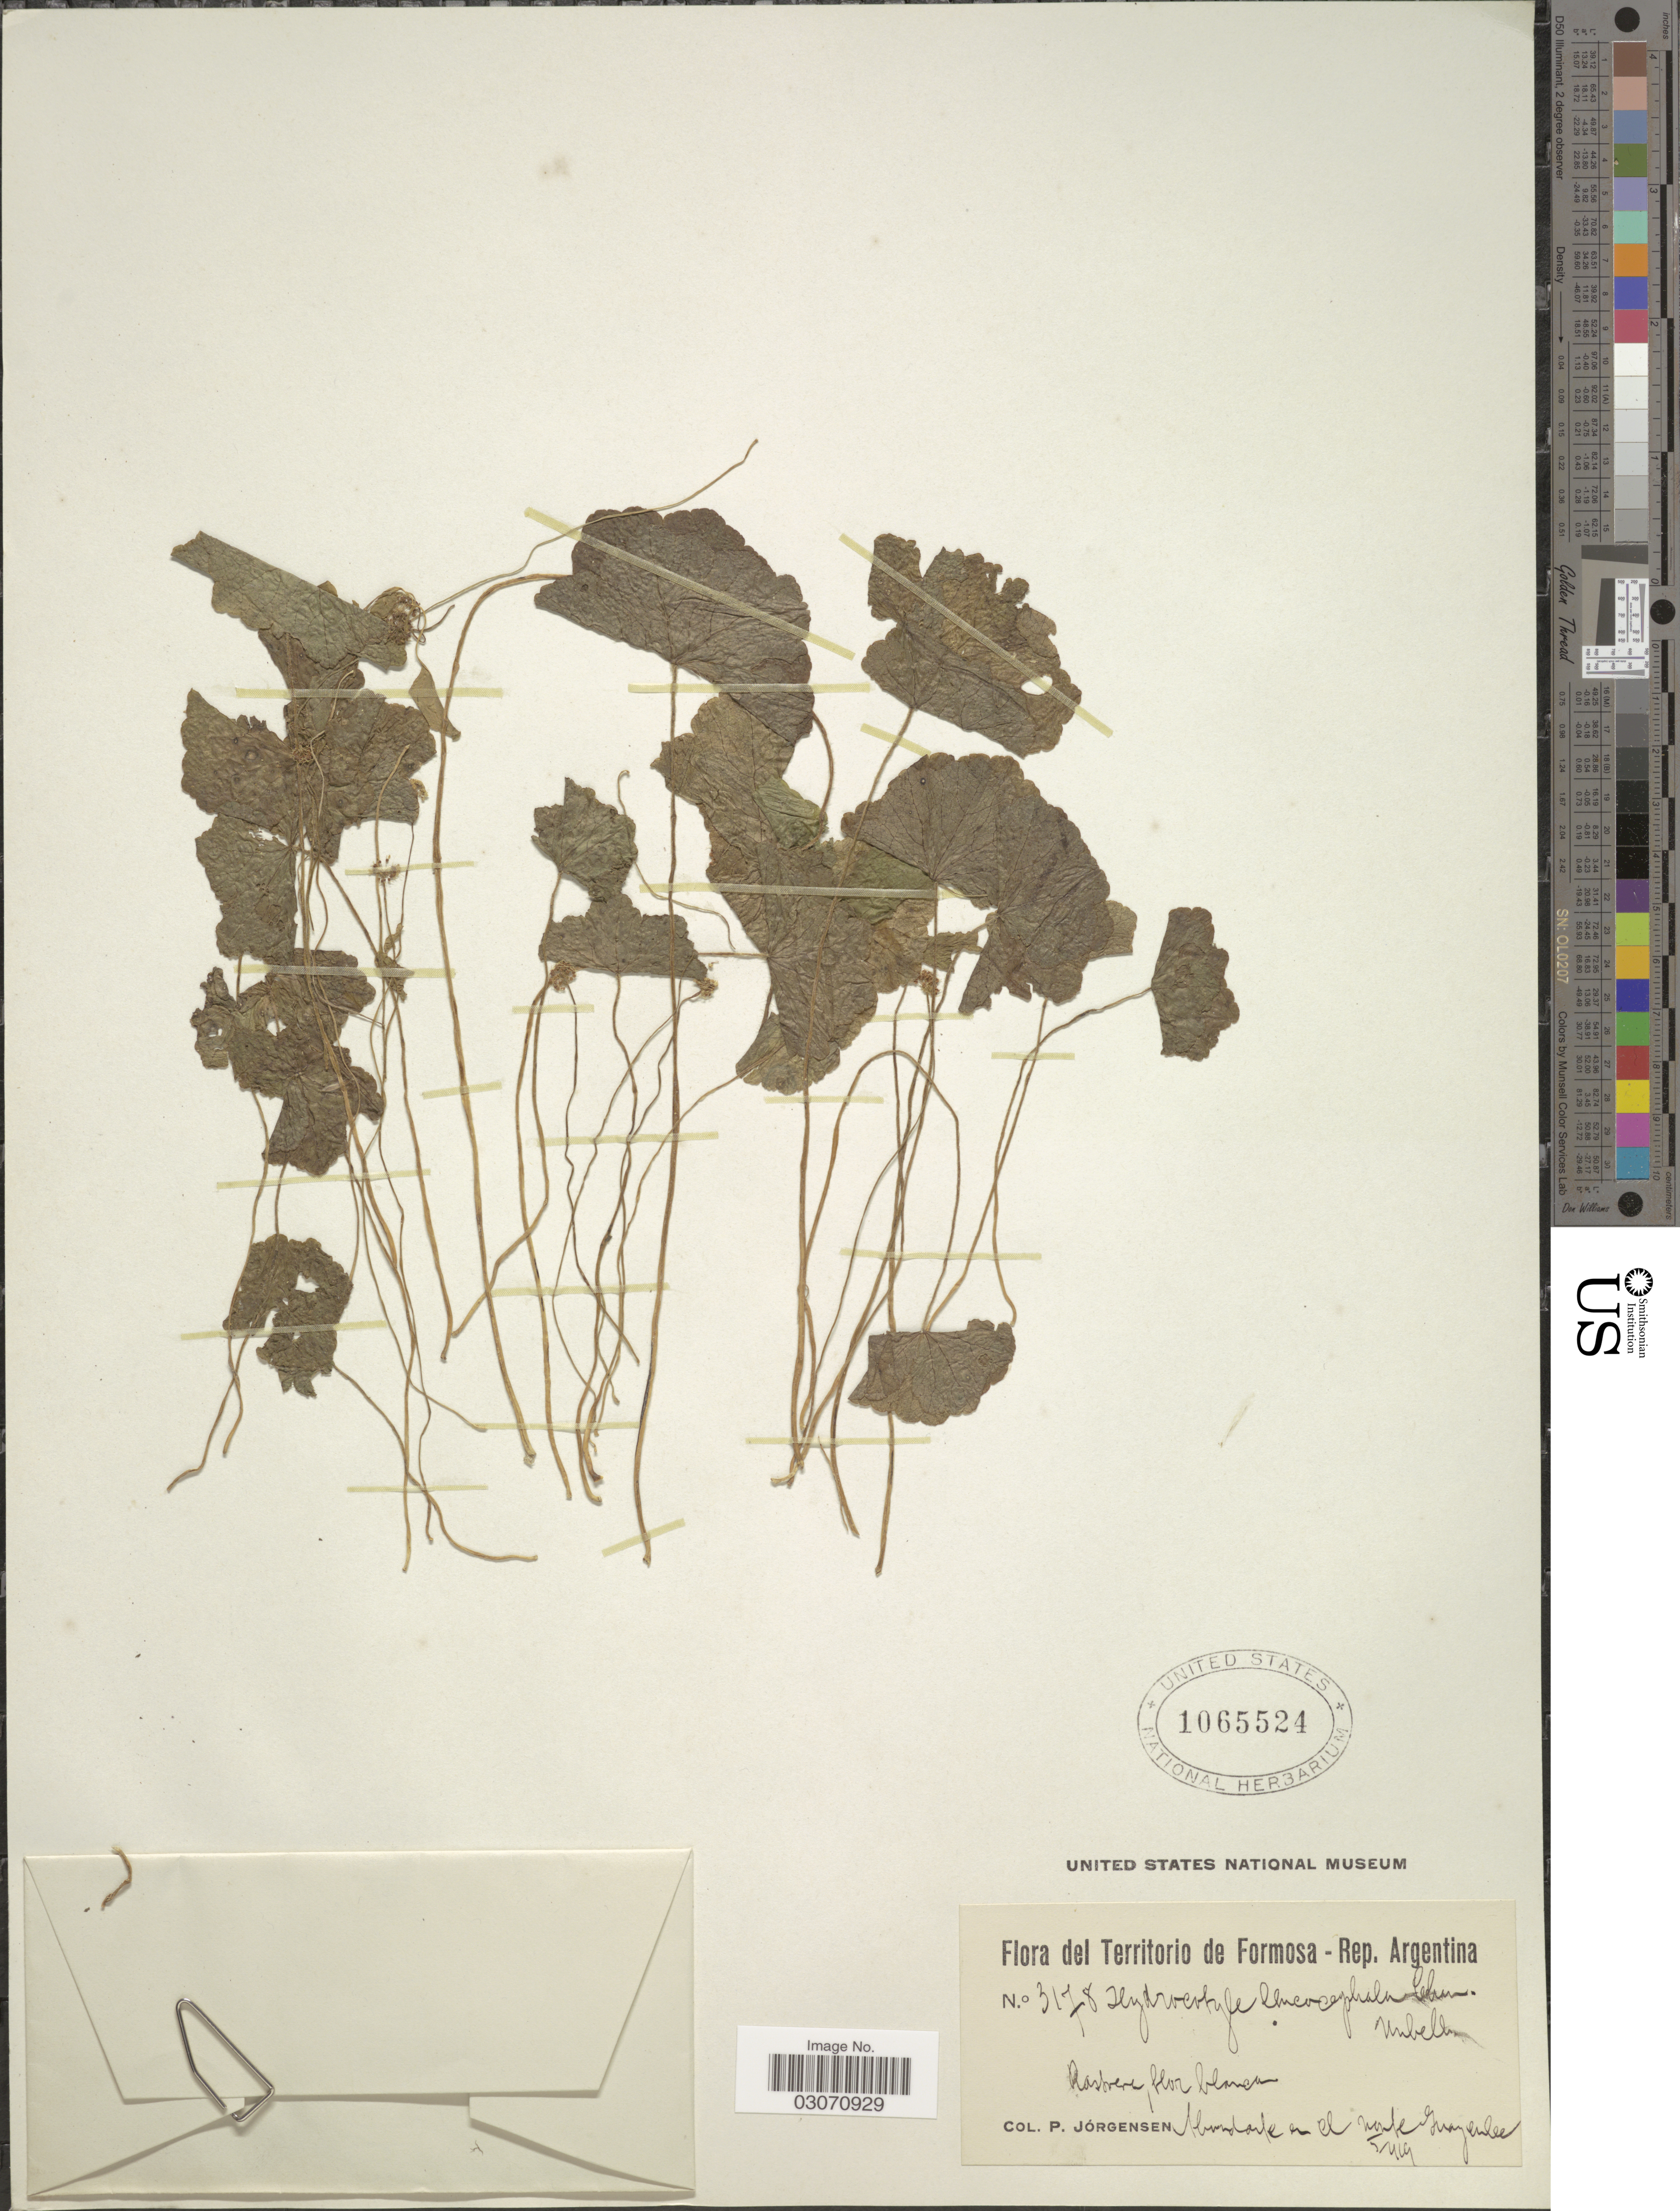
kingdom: Plantae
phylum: Tracheophyta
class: Magnoliopsida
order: Apiales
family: Araliaceae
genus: Hydrocotyle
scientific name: Hydrocotyle leucocephala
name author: Cham. & Schltdl.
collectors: P. Jörgensen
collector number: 3178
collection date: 1919-05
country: Argentina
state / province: Formosa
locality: Abundante en el monte Guaycolec.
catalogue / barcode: US 1065524